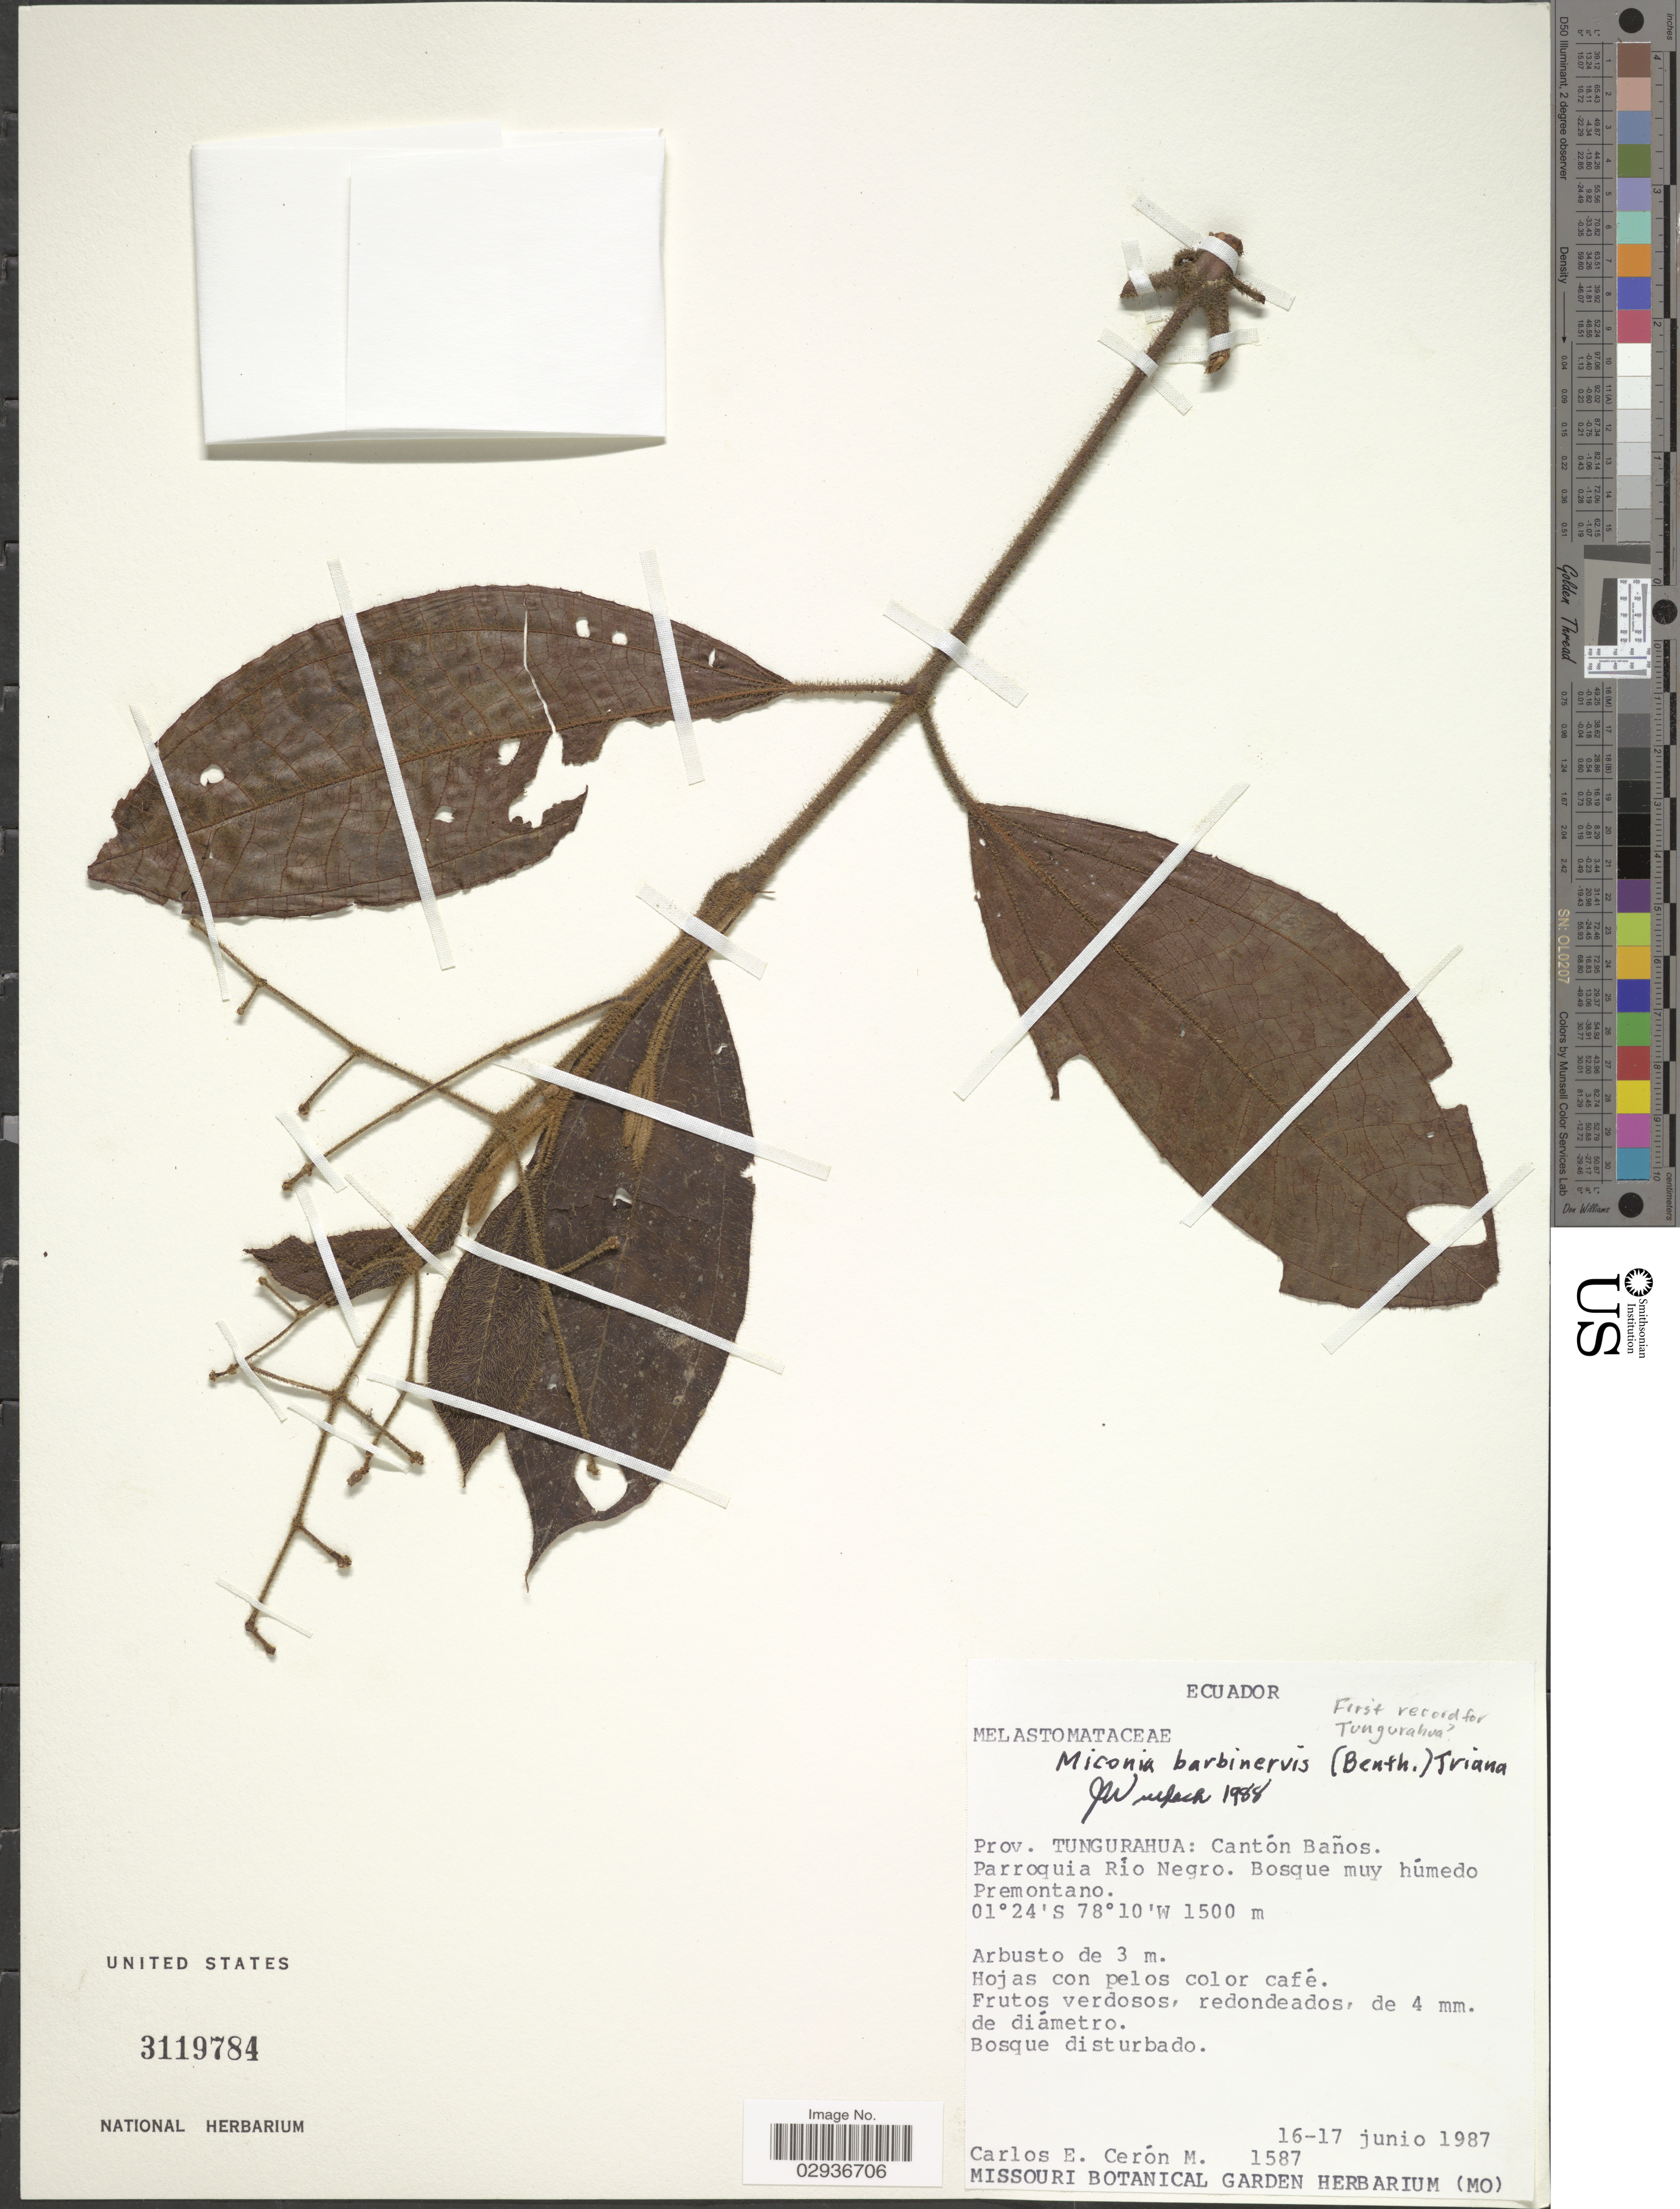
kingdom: Plantae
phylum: Tracheophyta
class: Magnoliopsida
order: Myrtales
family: Melastomataceae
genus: Miconia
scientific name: Miconia barbinervis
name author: (Benth.) Triana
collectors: C. E. Cerón M.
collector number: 1587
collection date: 1987-06-16/1987-06-17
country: Ecuador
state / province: Tungurahua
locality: Cantón Baños. Parroquia Rio Negro.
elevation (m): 1500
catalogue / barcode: US 3119784